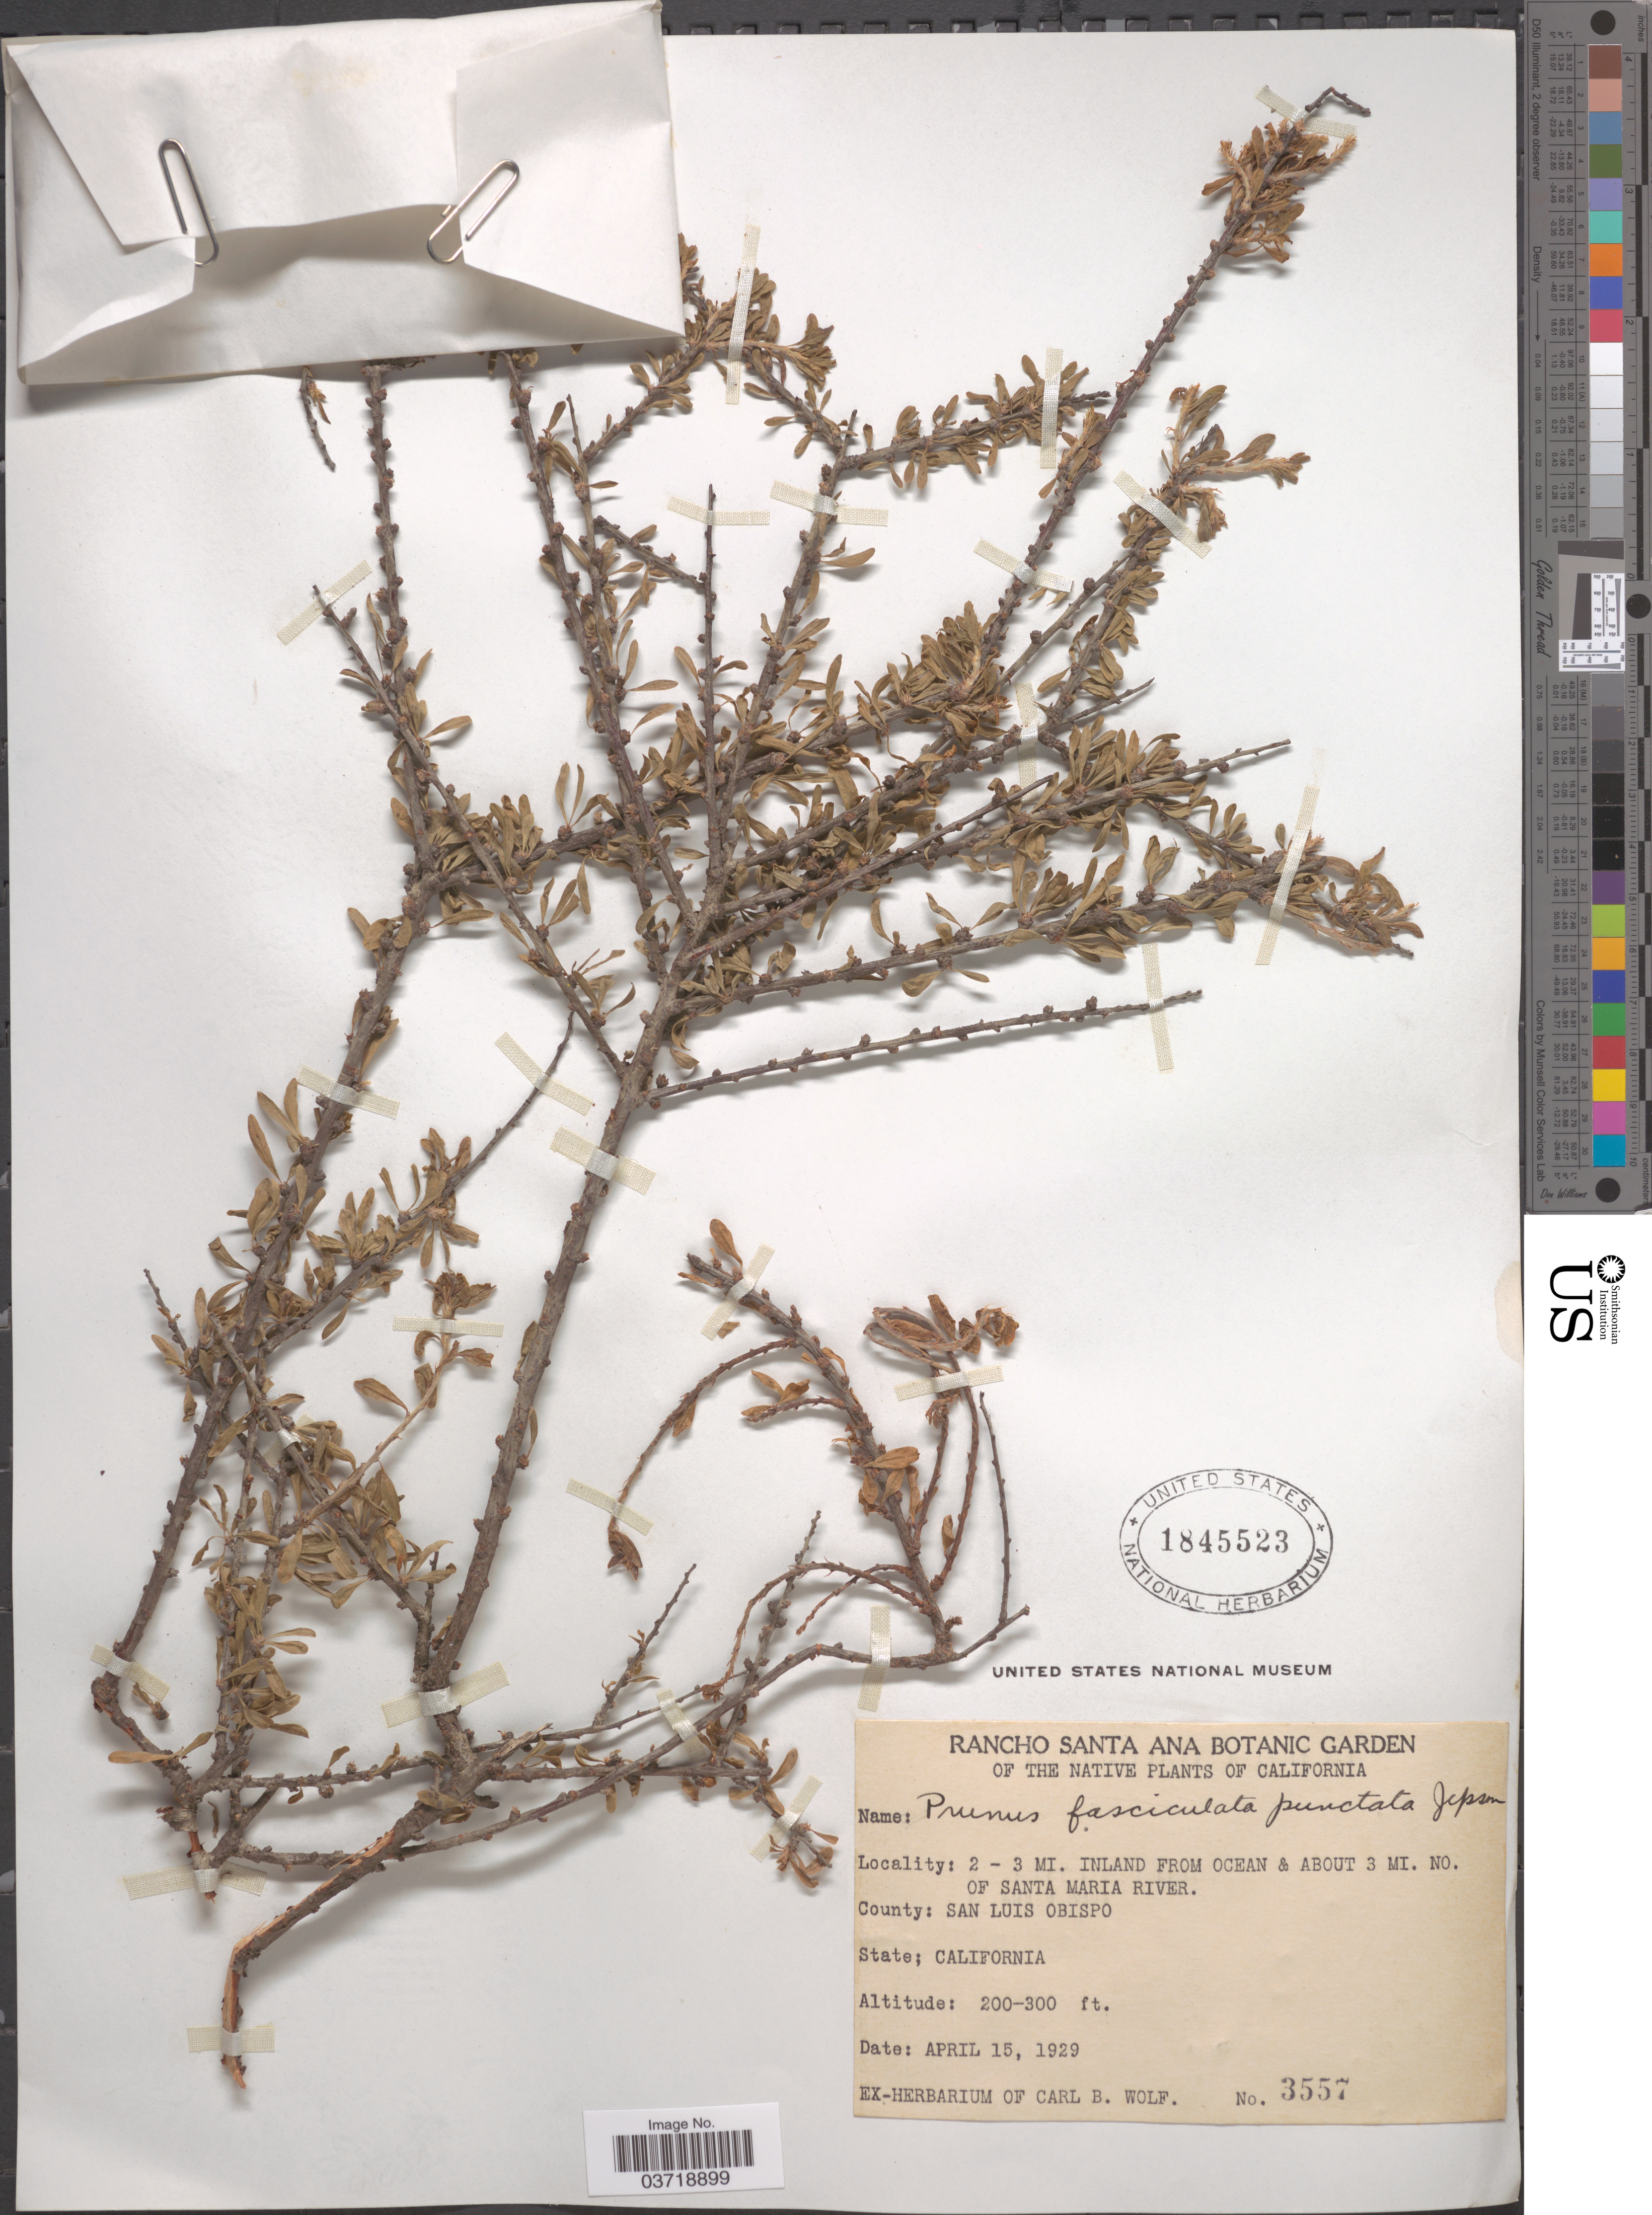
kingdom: Plantae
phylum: Tracheophyta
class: Magnoliopsida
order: Rosales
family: Rosaceae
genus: Prunus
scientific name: Prunus fasciculata var. punctata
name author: Jeps.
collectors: C. B. Wolf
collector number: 3557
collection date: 1929-04-15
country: United States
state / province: California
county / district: San Luis Obispo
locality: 2 - 3 mi. inland from ocean & about 3 mi. No. of Santa Maria River. County: San Luis Obispo.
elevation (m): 61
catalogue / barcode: US 1845523